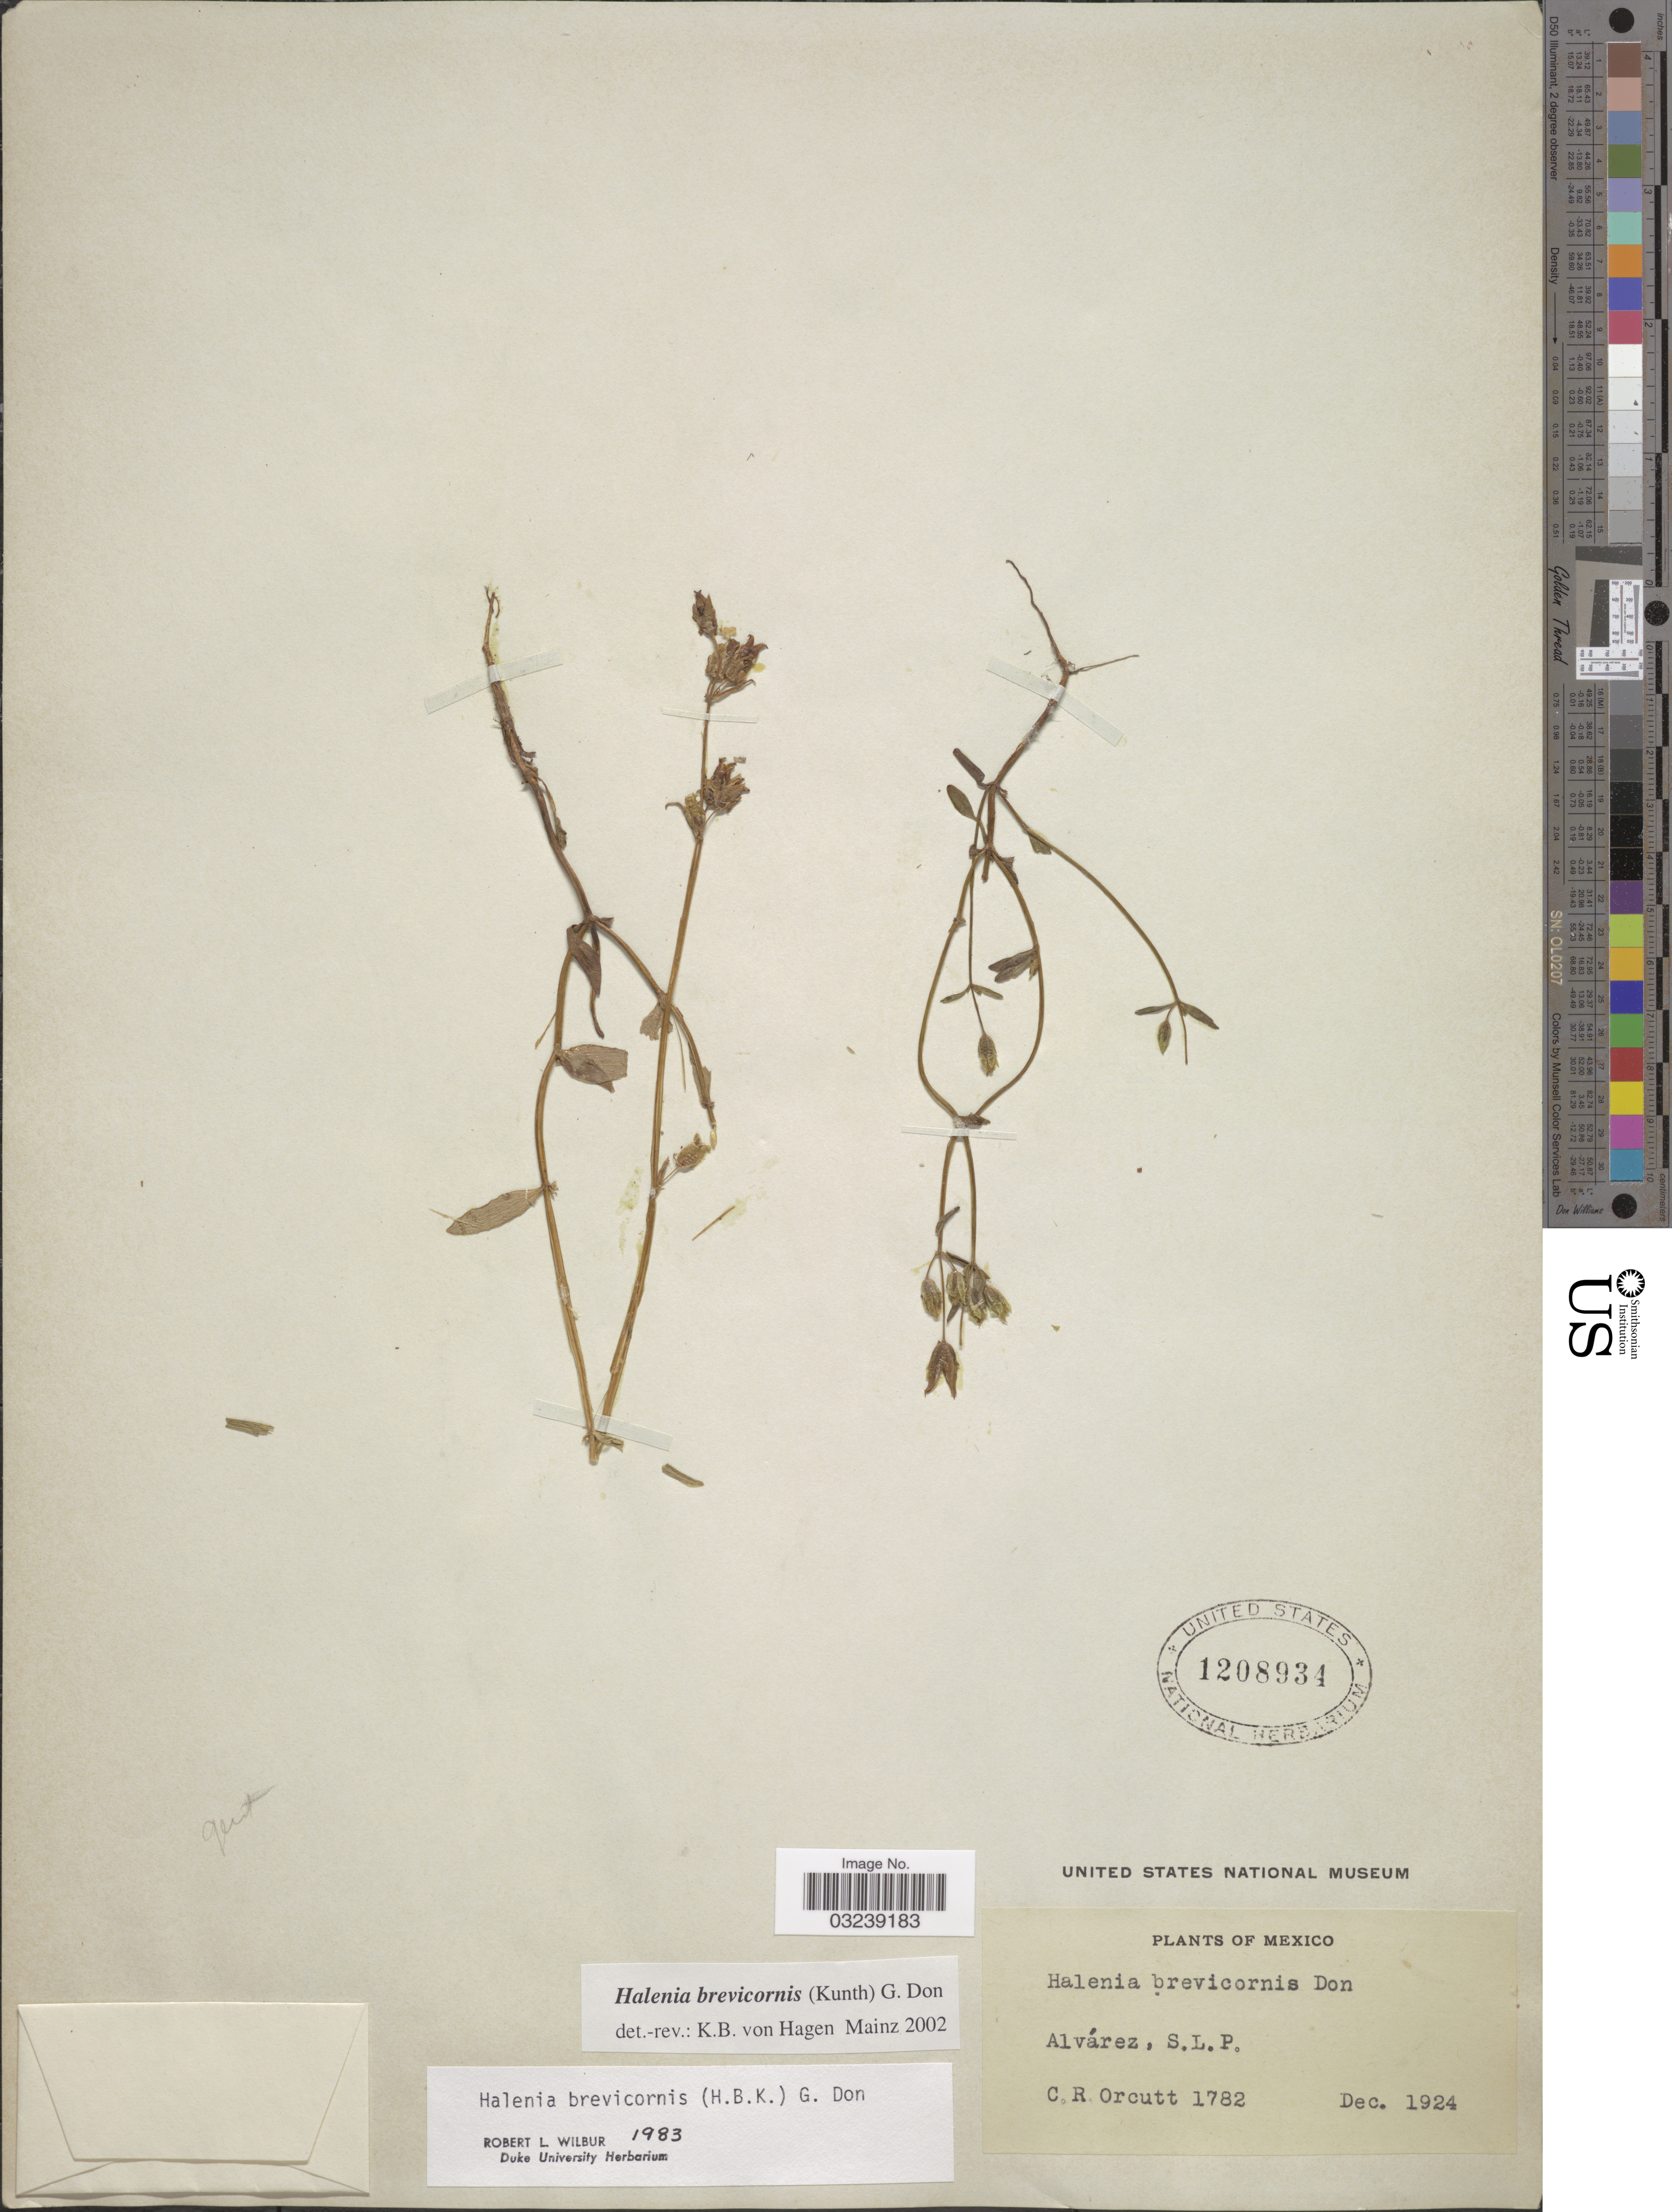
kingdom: Plantae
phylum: Tracheophyta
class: Magnoliopsida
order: Gentianales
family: Gentianaceae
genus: Halenia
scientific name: Halenia brevicornis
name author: (Kunth) G. Don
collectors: C. R. Orcutt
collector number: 1782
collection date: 1924-12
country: Mexico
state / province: San Luis Potosí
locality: Alvárez.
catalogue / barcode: US 1208934